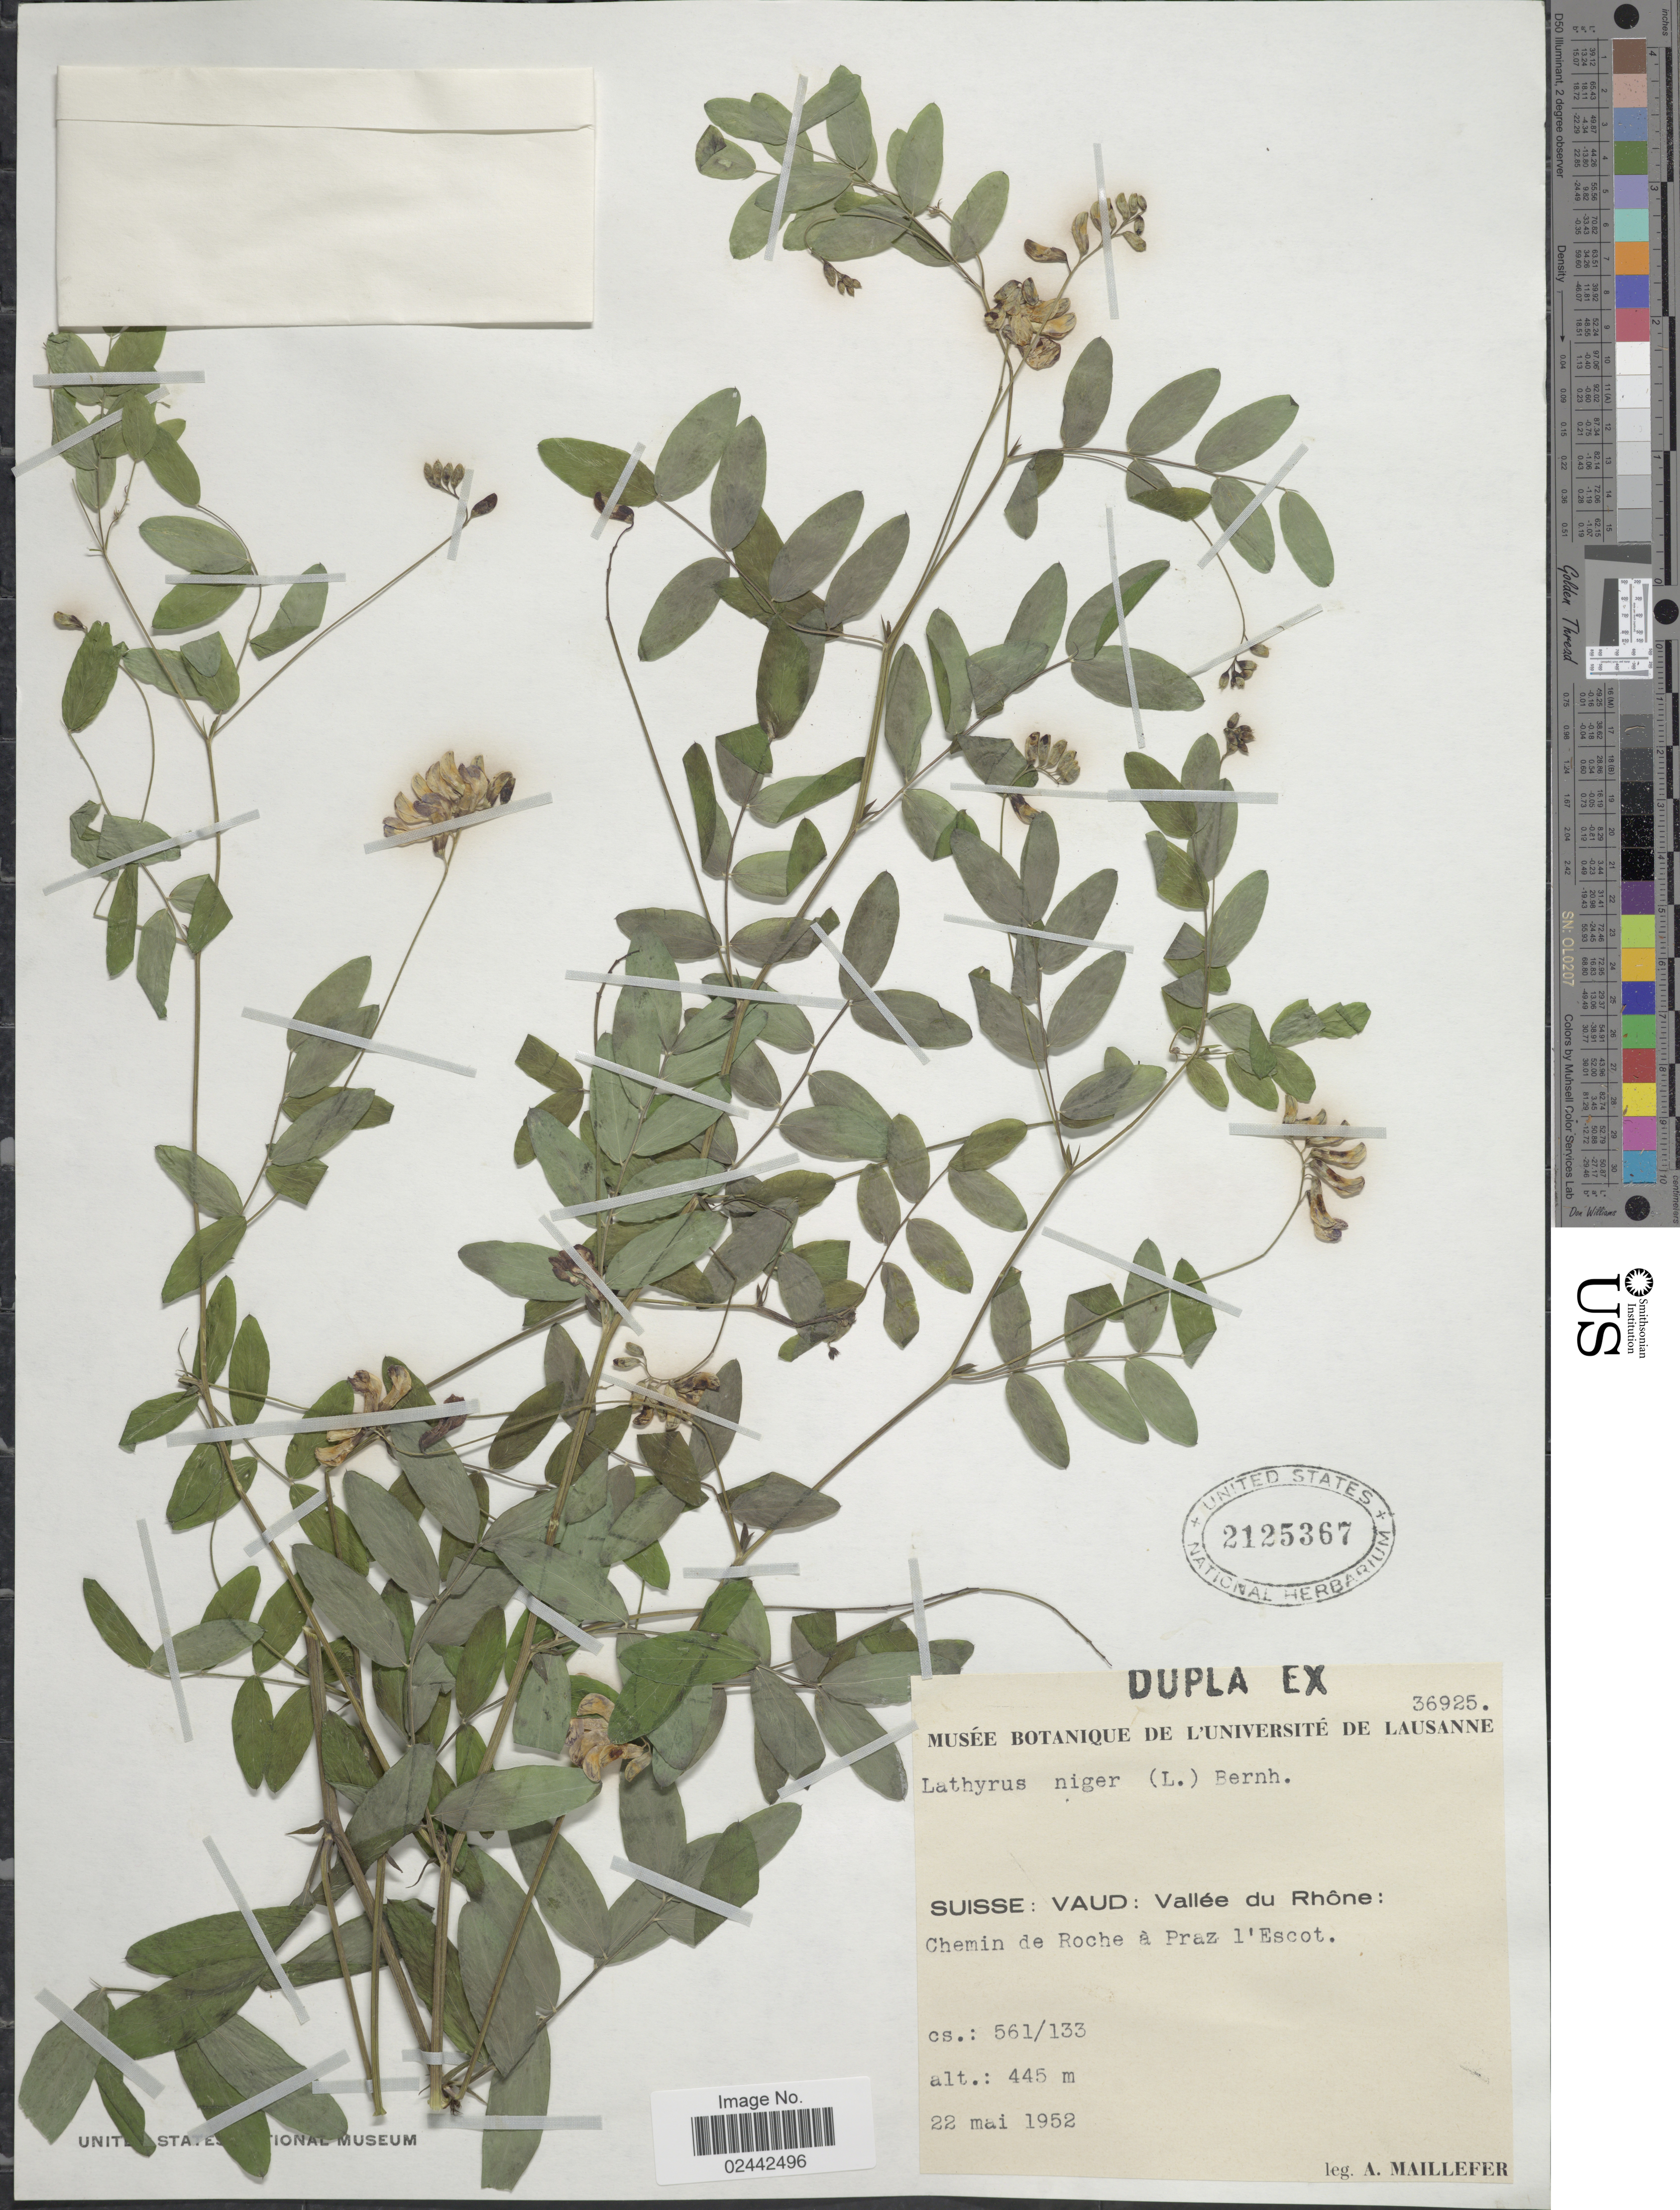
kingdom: Plantae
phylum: Tracheophyta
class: Magnoliopsida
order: Fabales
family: Fabaceae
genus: Lathyrus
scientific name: Lathyrus niger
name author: (L.) Bernh.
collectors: A. Maillefer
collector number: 36925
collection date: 1952-05-22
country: Switzerland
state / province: Vaud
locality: Suisse: Vaud: Vallee du Rhone. Chemin de Roche a Praz l'Escot.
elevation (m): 445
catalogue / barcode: US 2125367